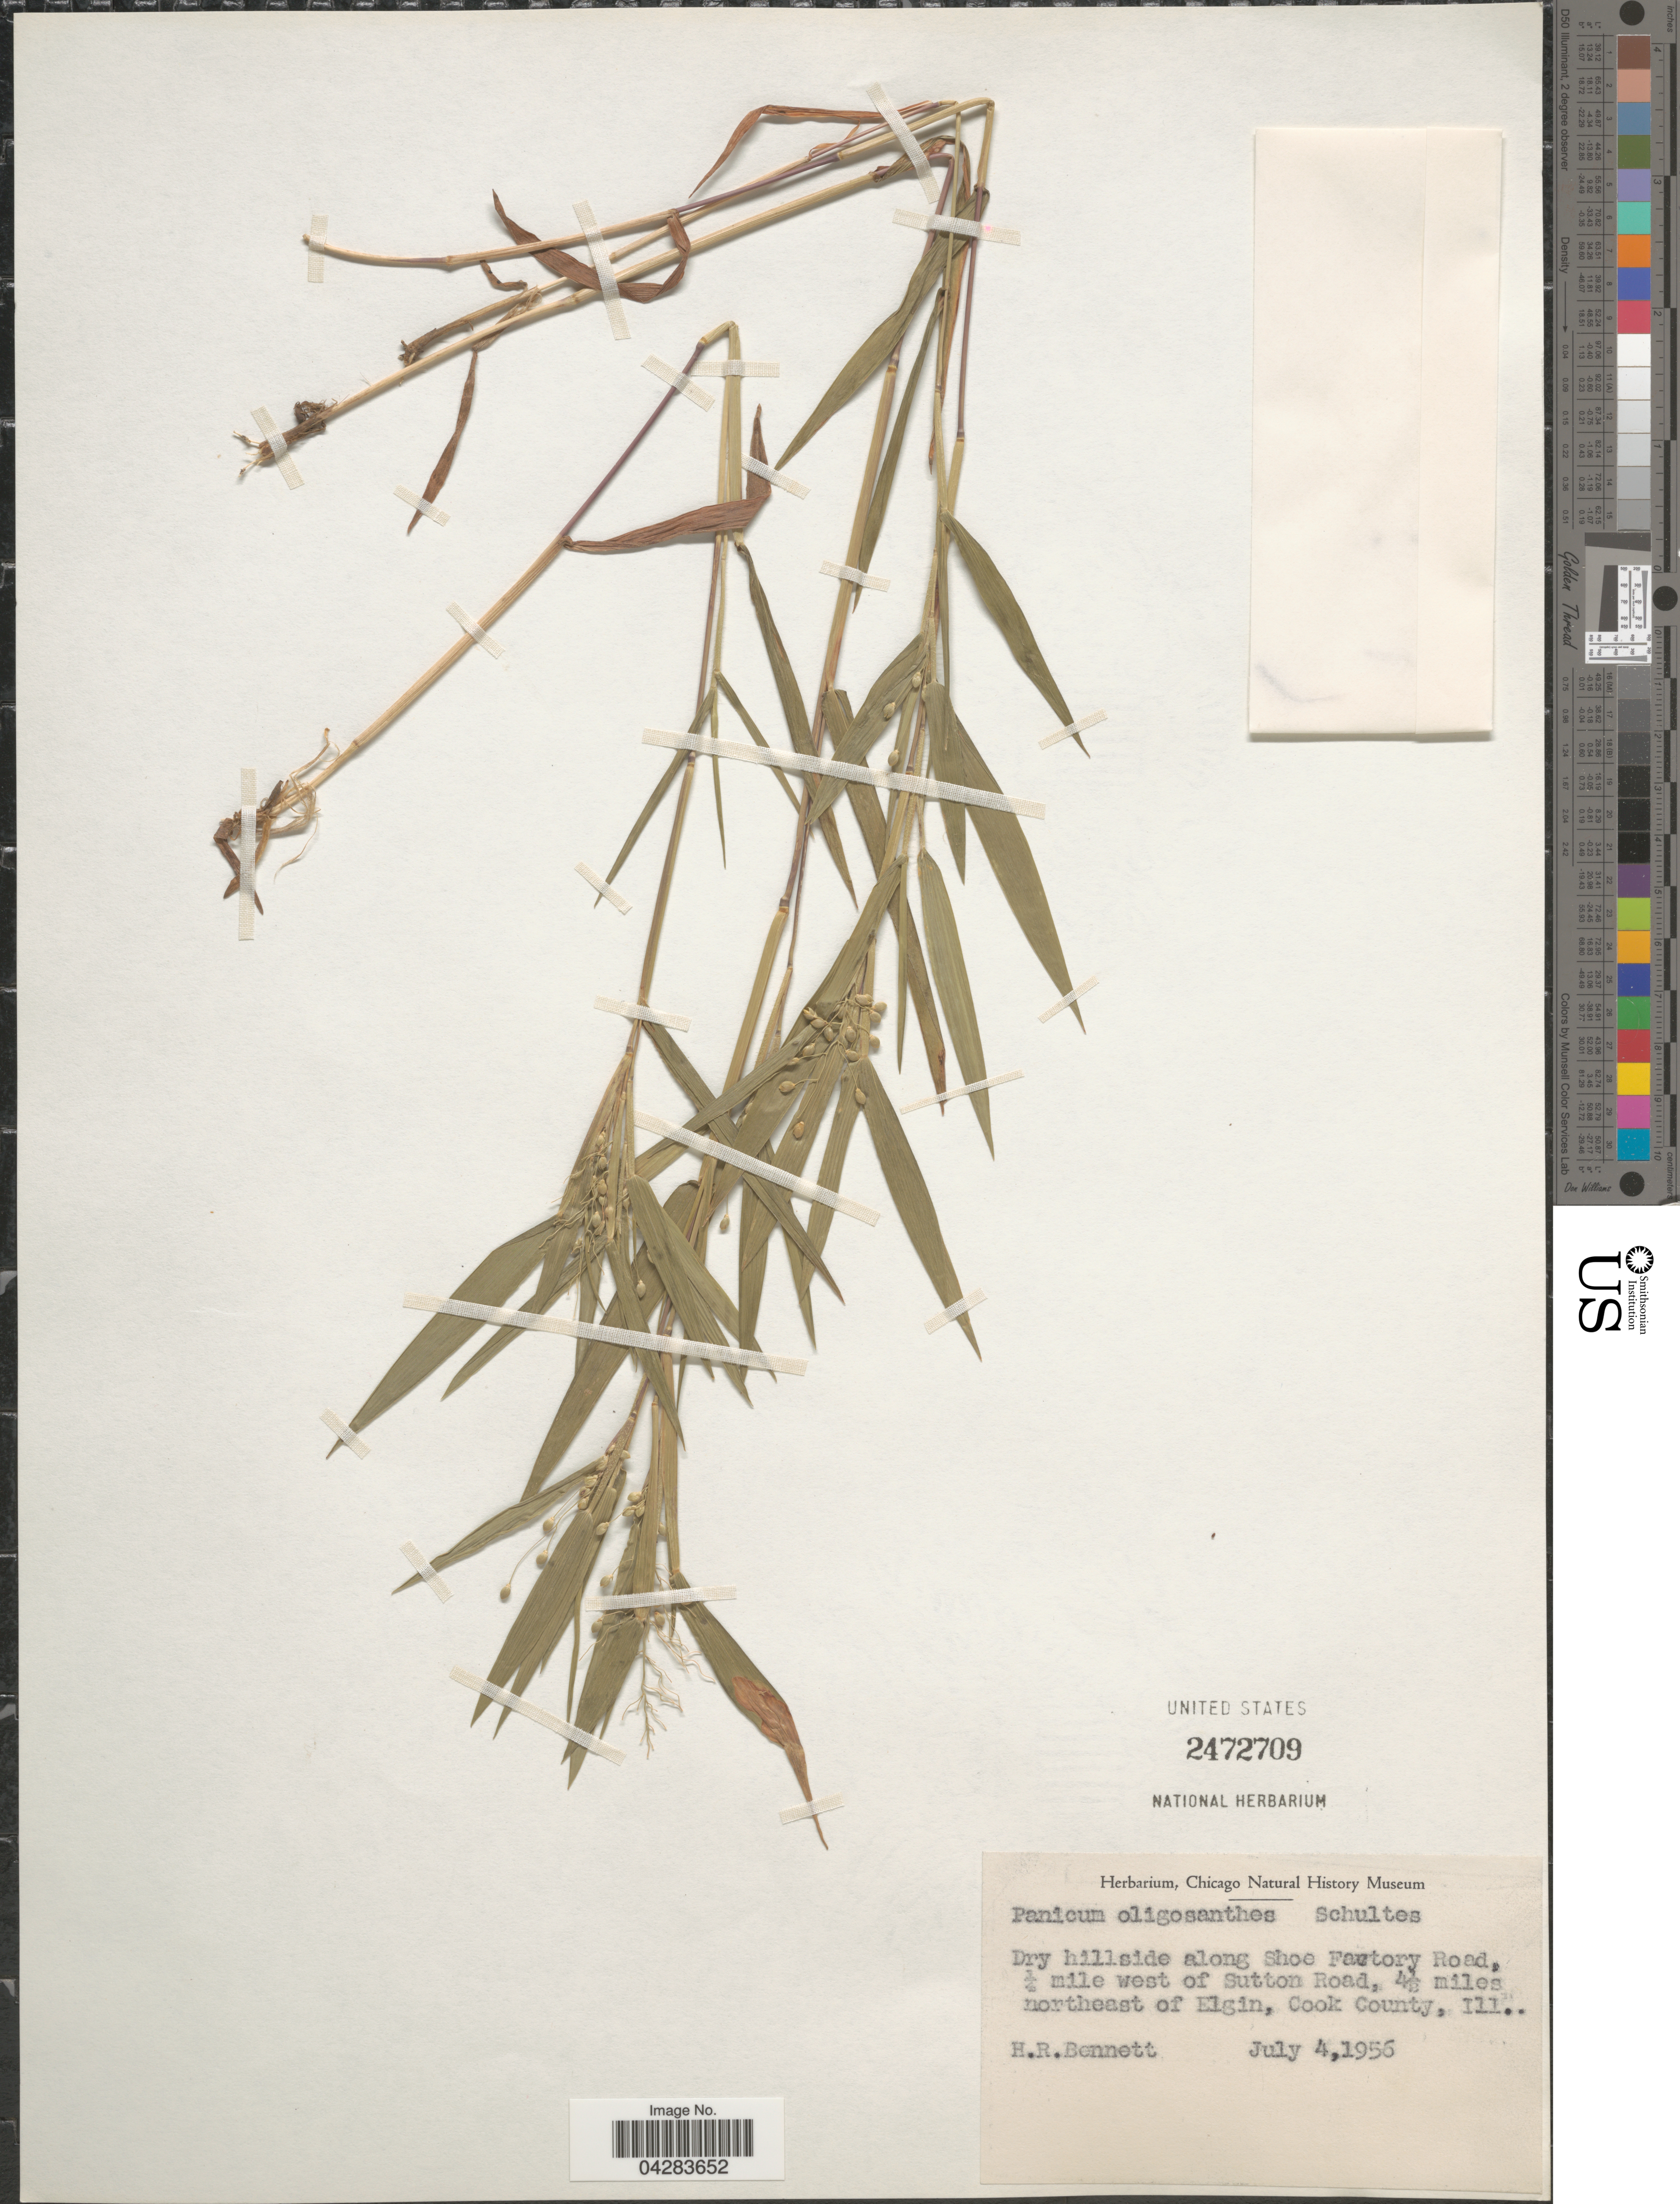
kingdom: Plantae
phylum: Tracheophyta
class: Liliopsida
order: Poales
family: Poaceae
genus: Dichanthelium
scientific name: Dichanthelium oligosanthes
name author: (Schult.) Gould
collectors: H. R. Bennett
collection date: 1956-07-04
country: United States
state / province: Illinois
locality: Dry hillside along Shoe Factory Road, ¼ mile west of Sutton Road, 4½ miles northeast of Elgin, Cook County.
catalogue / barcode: US 2472709